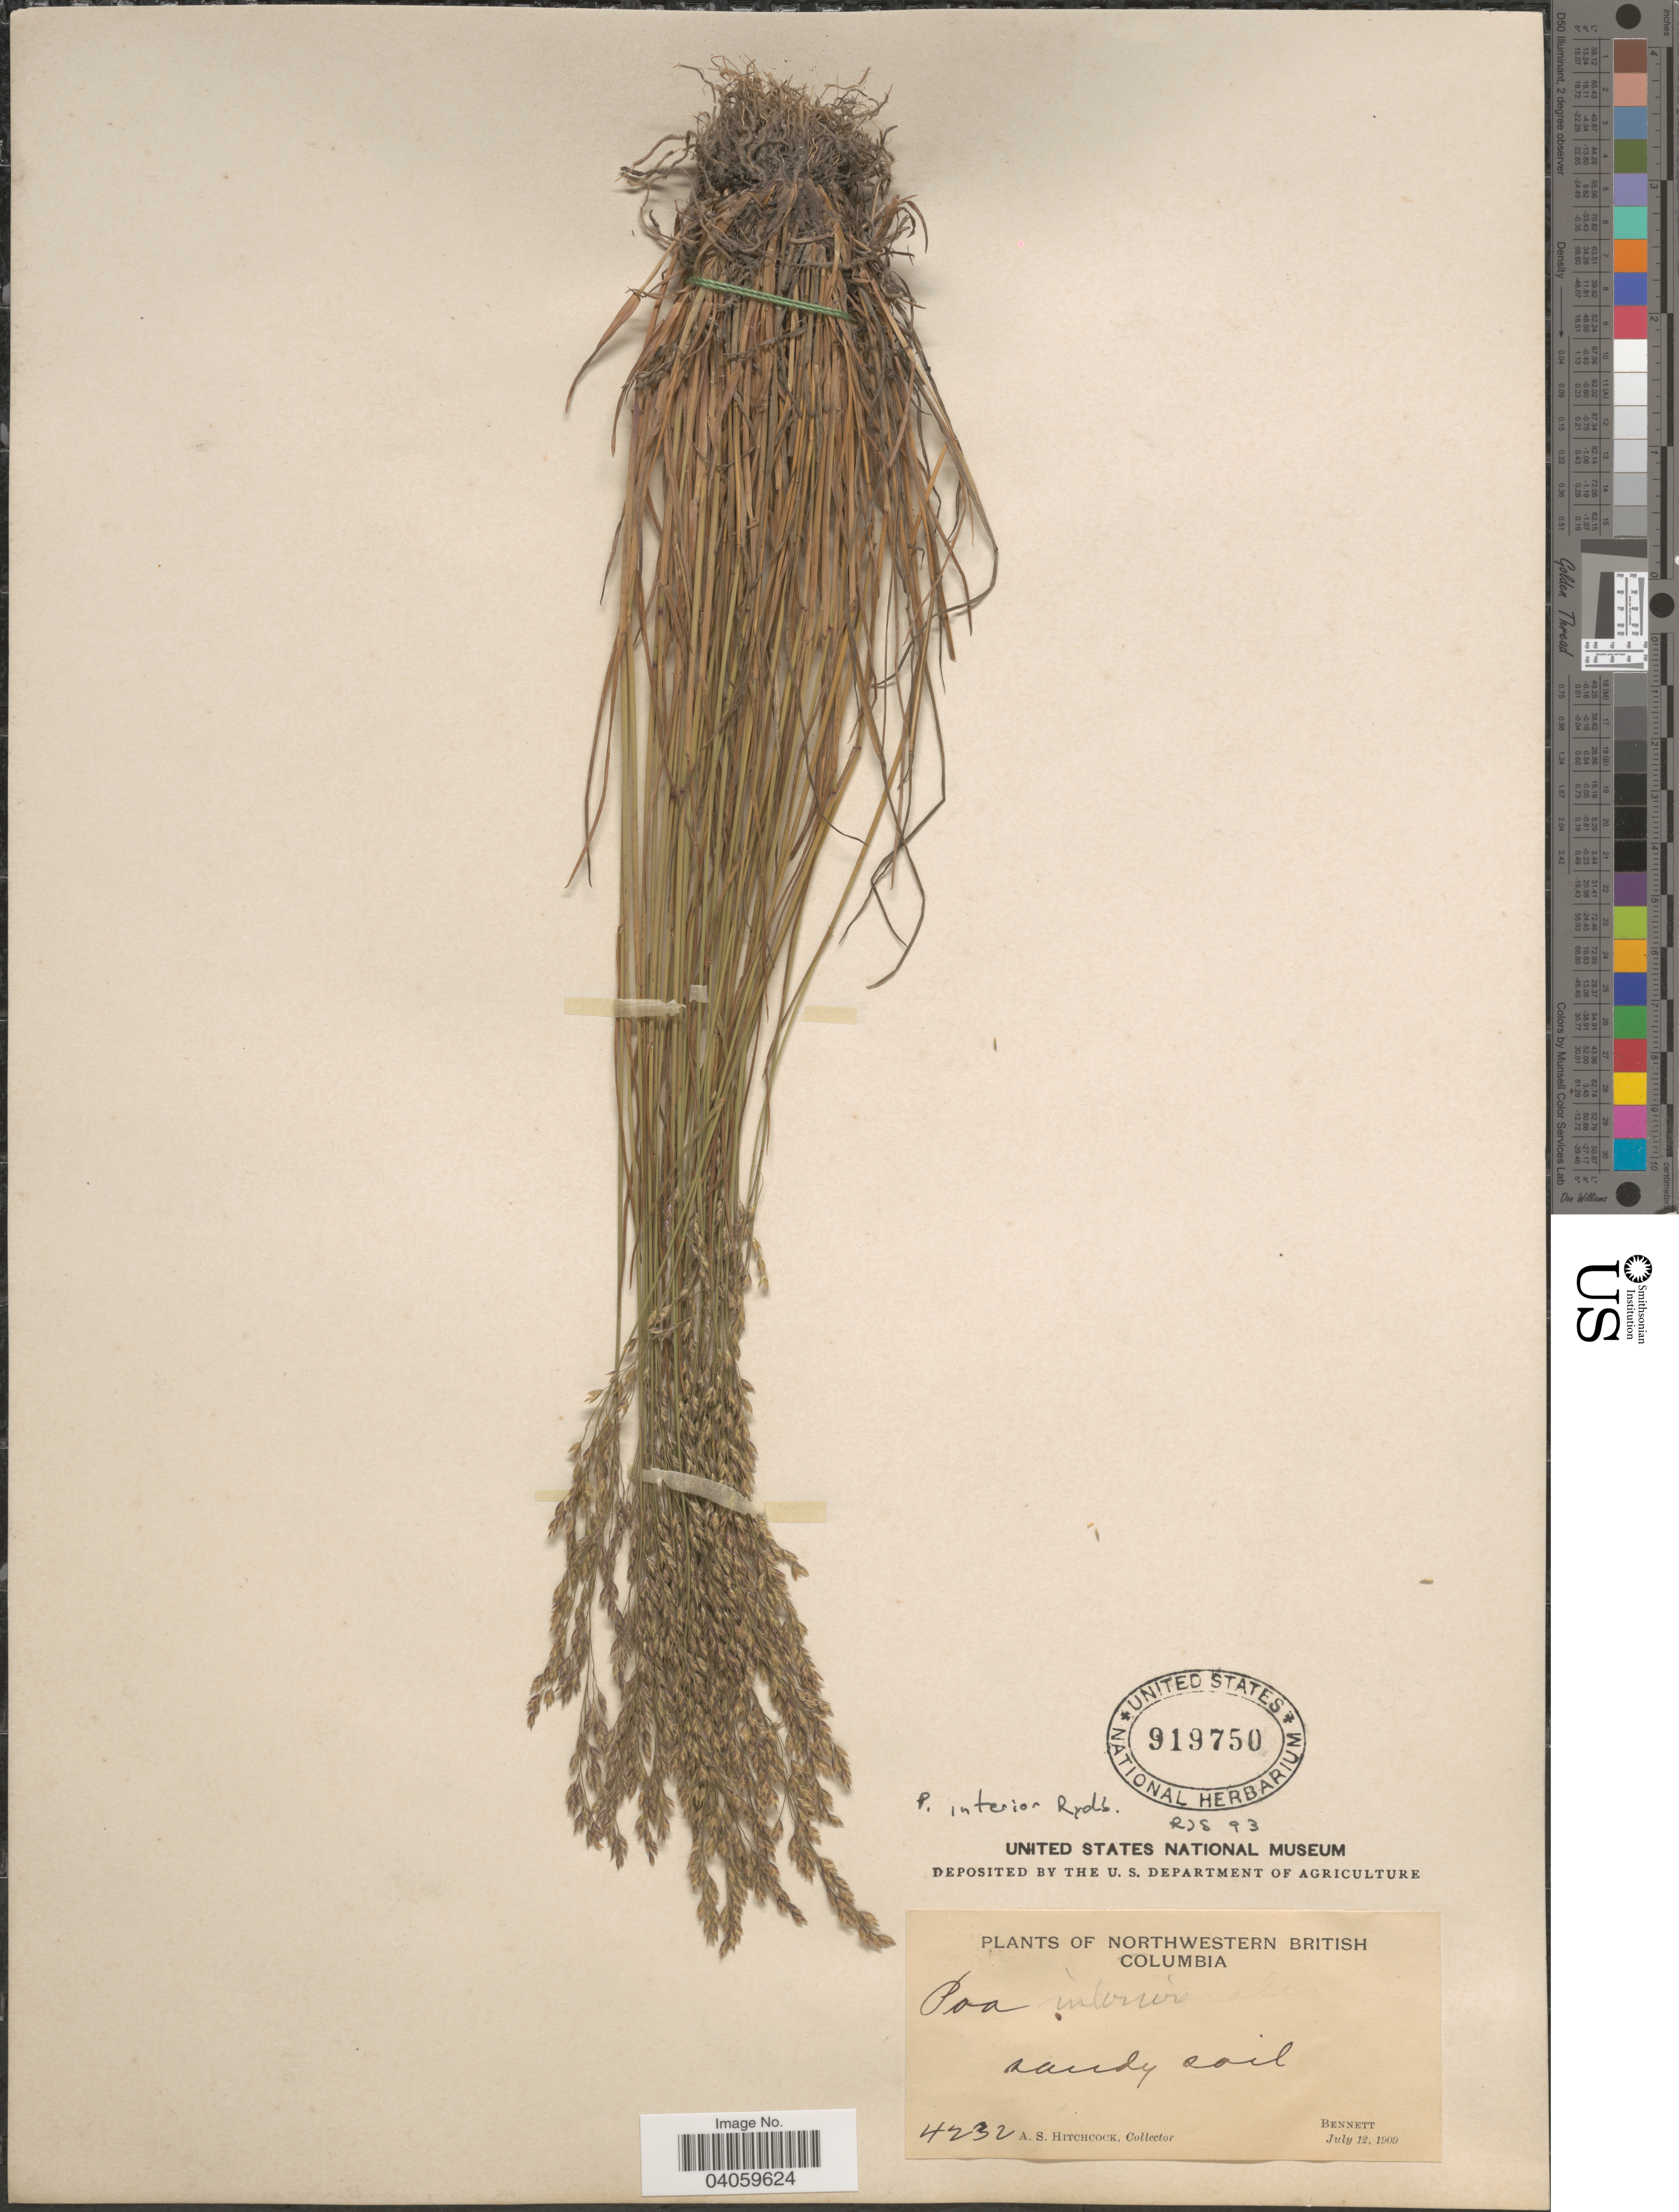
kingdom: Plantae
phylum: Tracheophyta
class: Liliopsida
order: Poales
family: Poaceae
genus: Poa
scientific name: Poa interior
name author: Rydb.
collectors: A. S. Hitchcock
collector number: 4232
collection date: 1909-07-12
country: Canada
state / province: British Columbia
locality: Northern British Columbia. Sandy soil. Bennett.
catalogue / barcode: US 919750